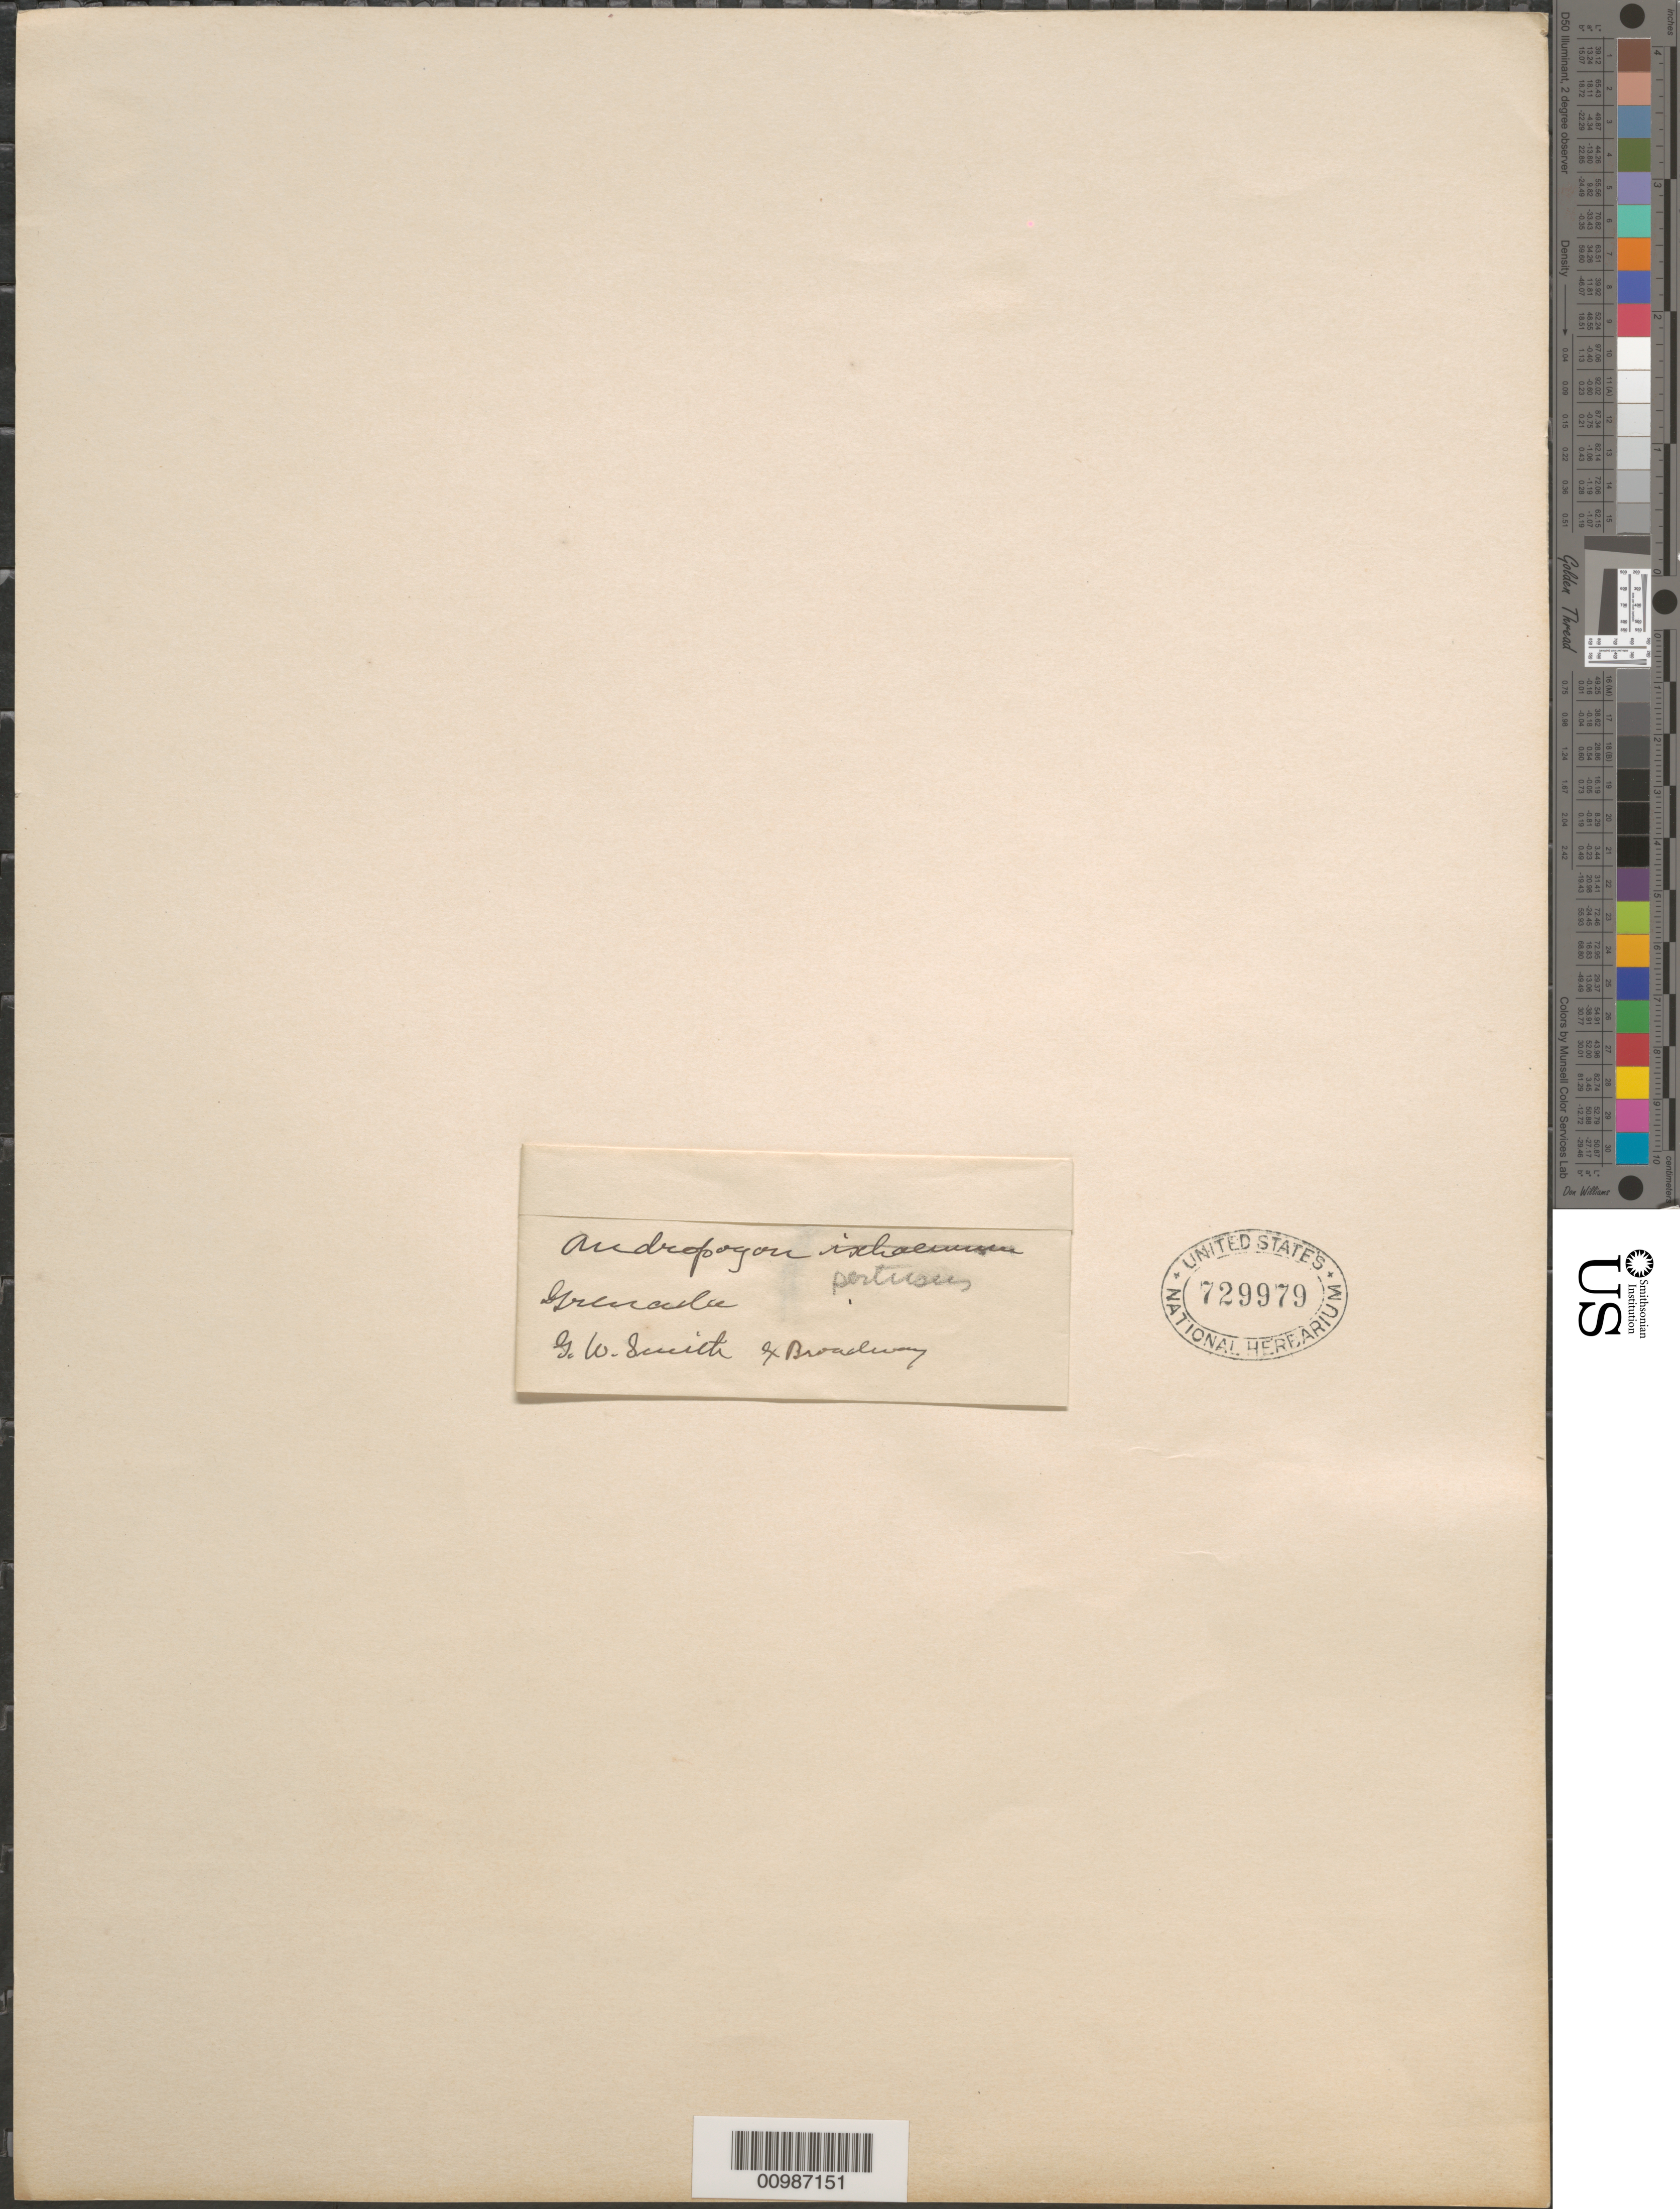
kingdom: Plantae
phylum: Tracheophyta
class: Liliopsida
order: Poales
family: Poaceae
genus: Andropogon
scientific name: Andropogon pertusus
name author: (L.) Willd.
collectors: W. E. Broadway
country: Grenada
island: Grenada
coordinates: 0 N, 0 E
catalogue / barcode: US 729979